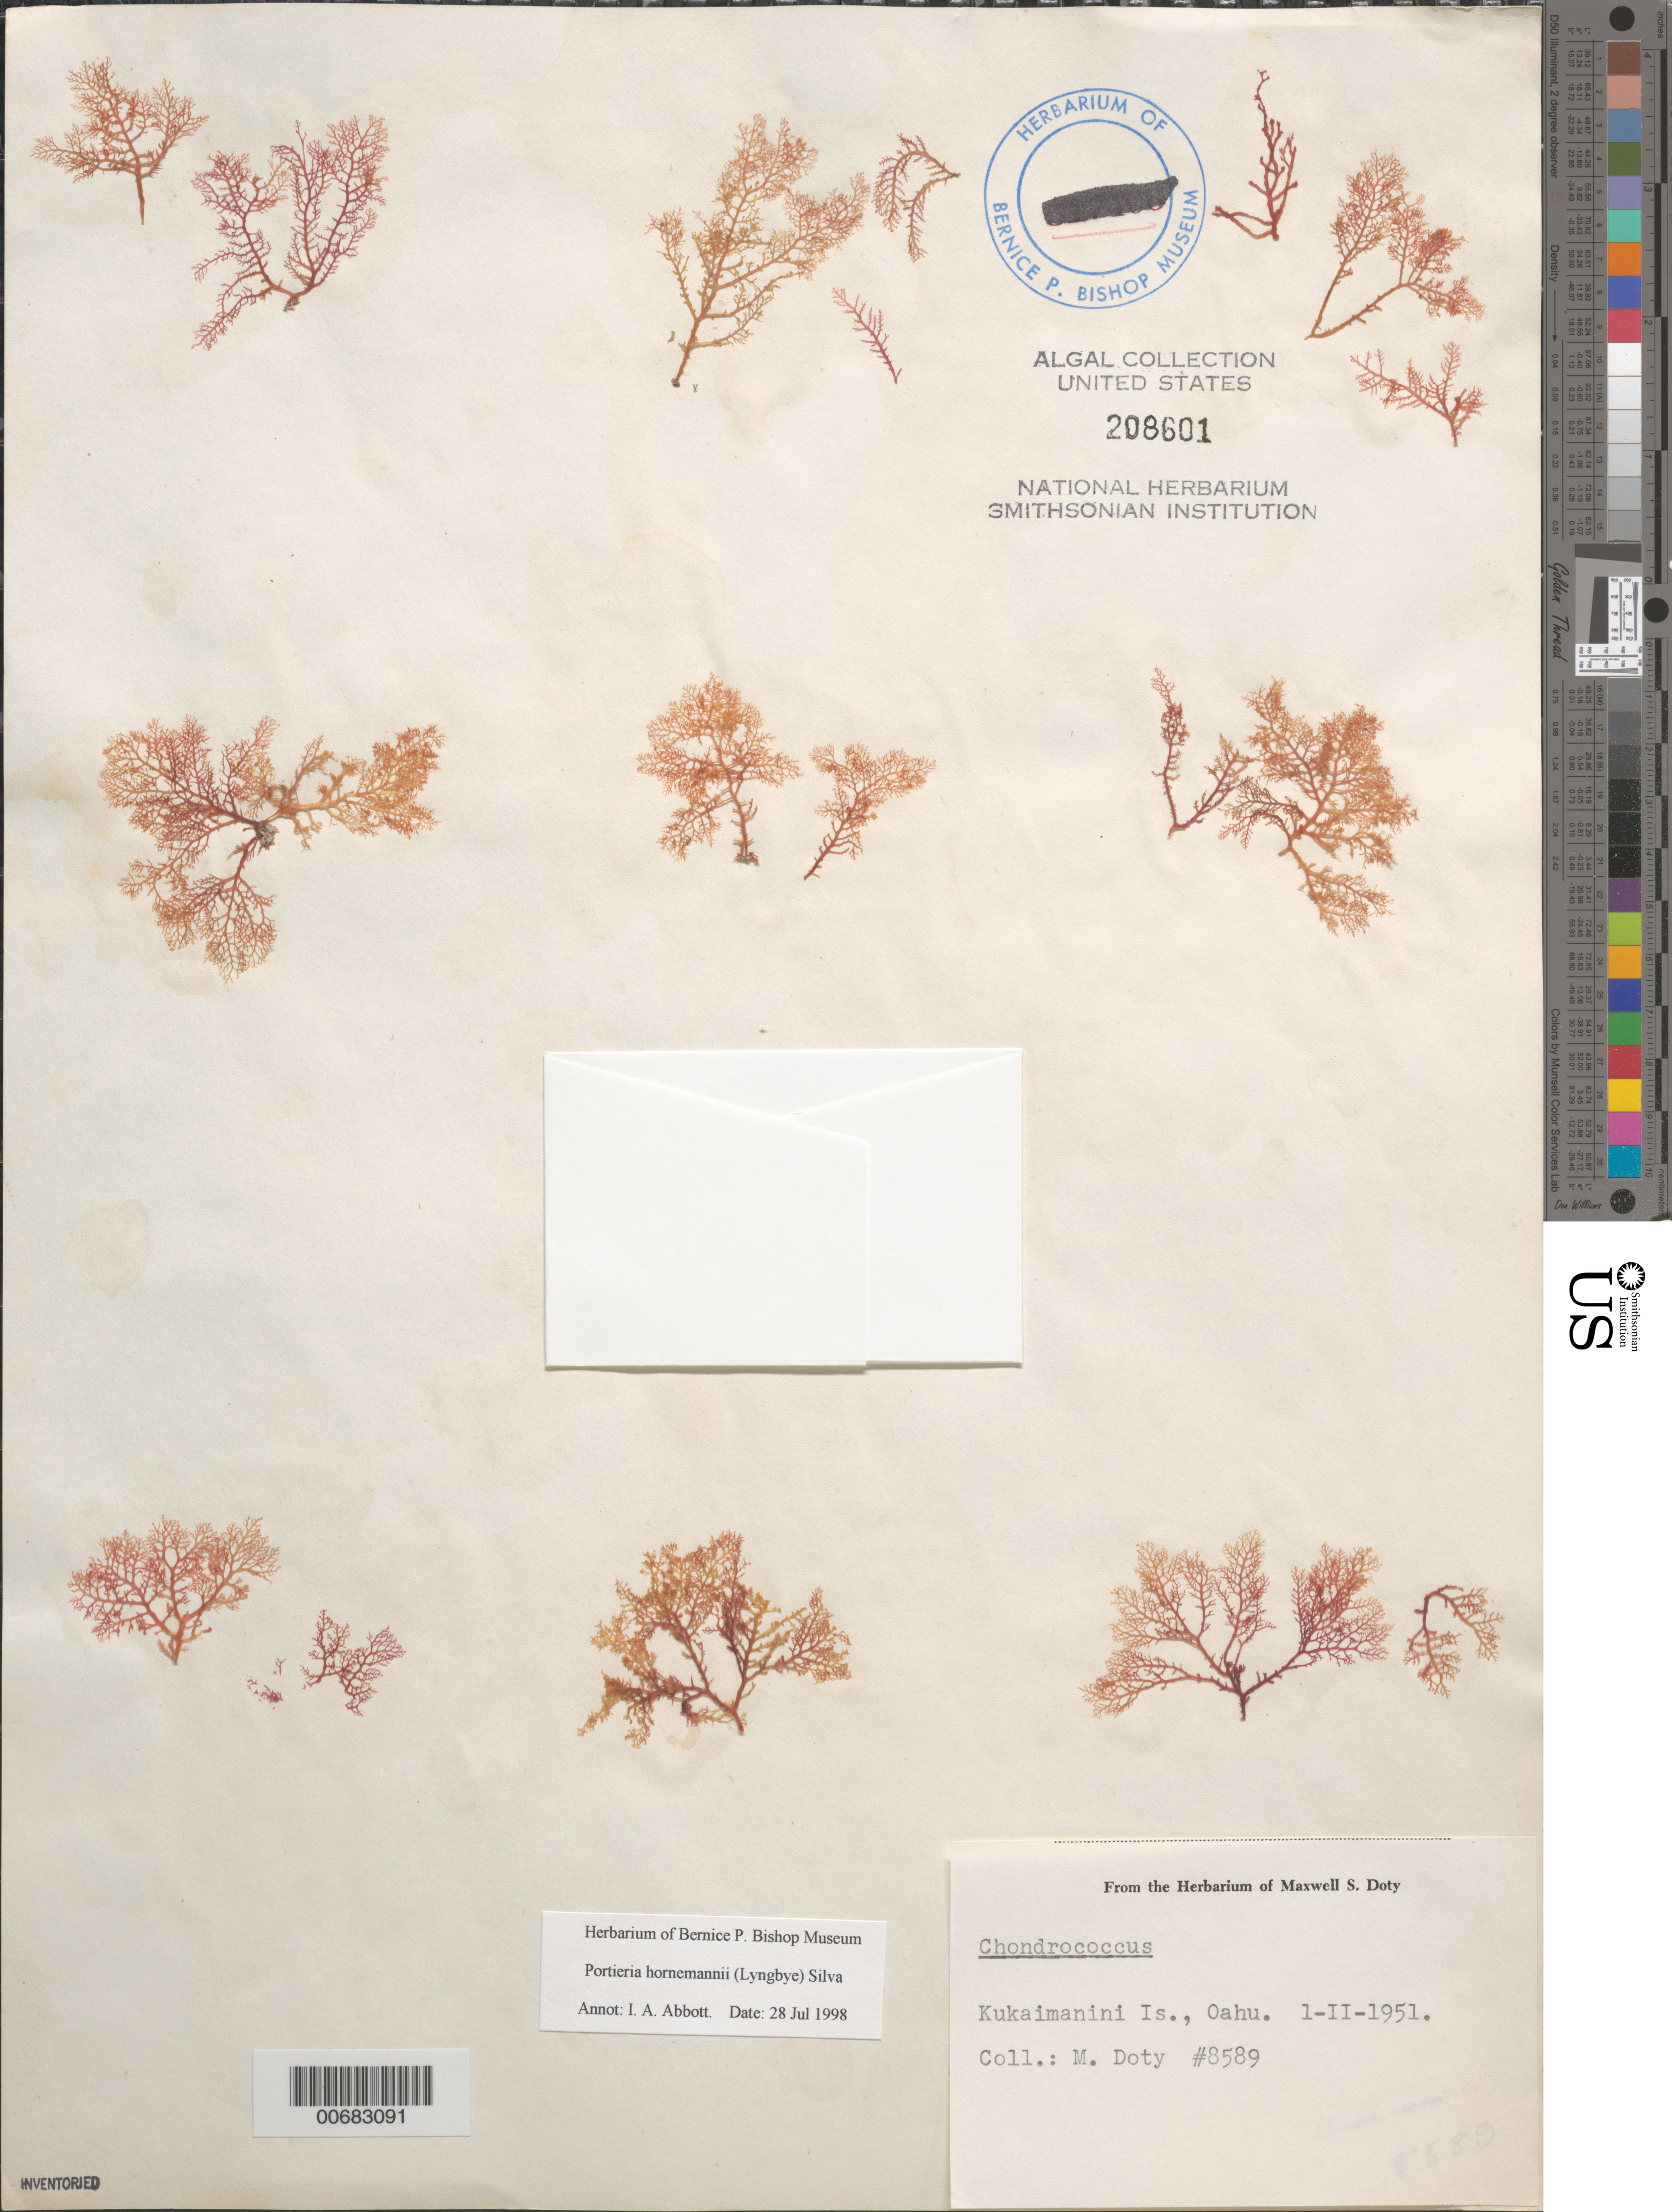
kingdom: Plantae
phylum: Rhodophyta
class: Florideophyceae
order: Gigartinales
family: Rhizophyllidaceae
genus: Portieria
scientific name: Portieria hornemannii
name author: (Lyngbye) P.C. Silva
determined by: Abbott, Isabella A.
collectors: M. S. Doty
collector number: MSD 8589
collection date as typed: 01 Feb 1951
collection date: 1951-02-01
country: United States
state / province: Hawaii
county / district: Honolulu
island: Oahu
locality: Kukaimanini Island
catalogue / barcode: US 208601